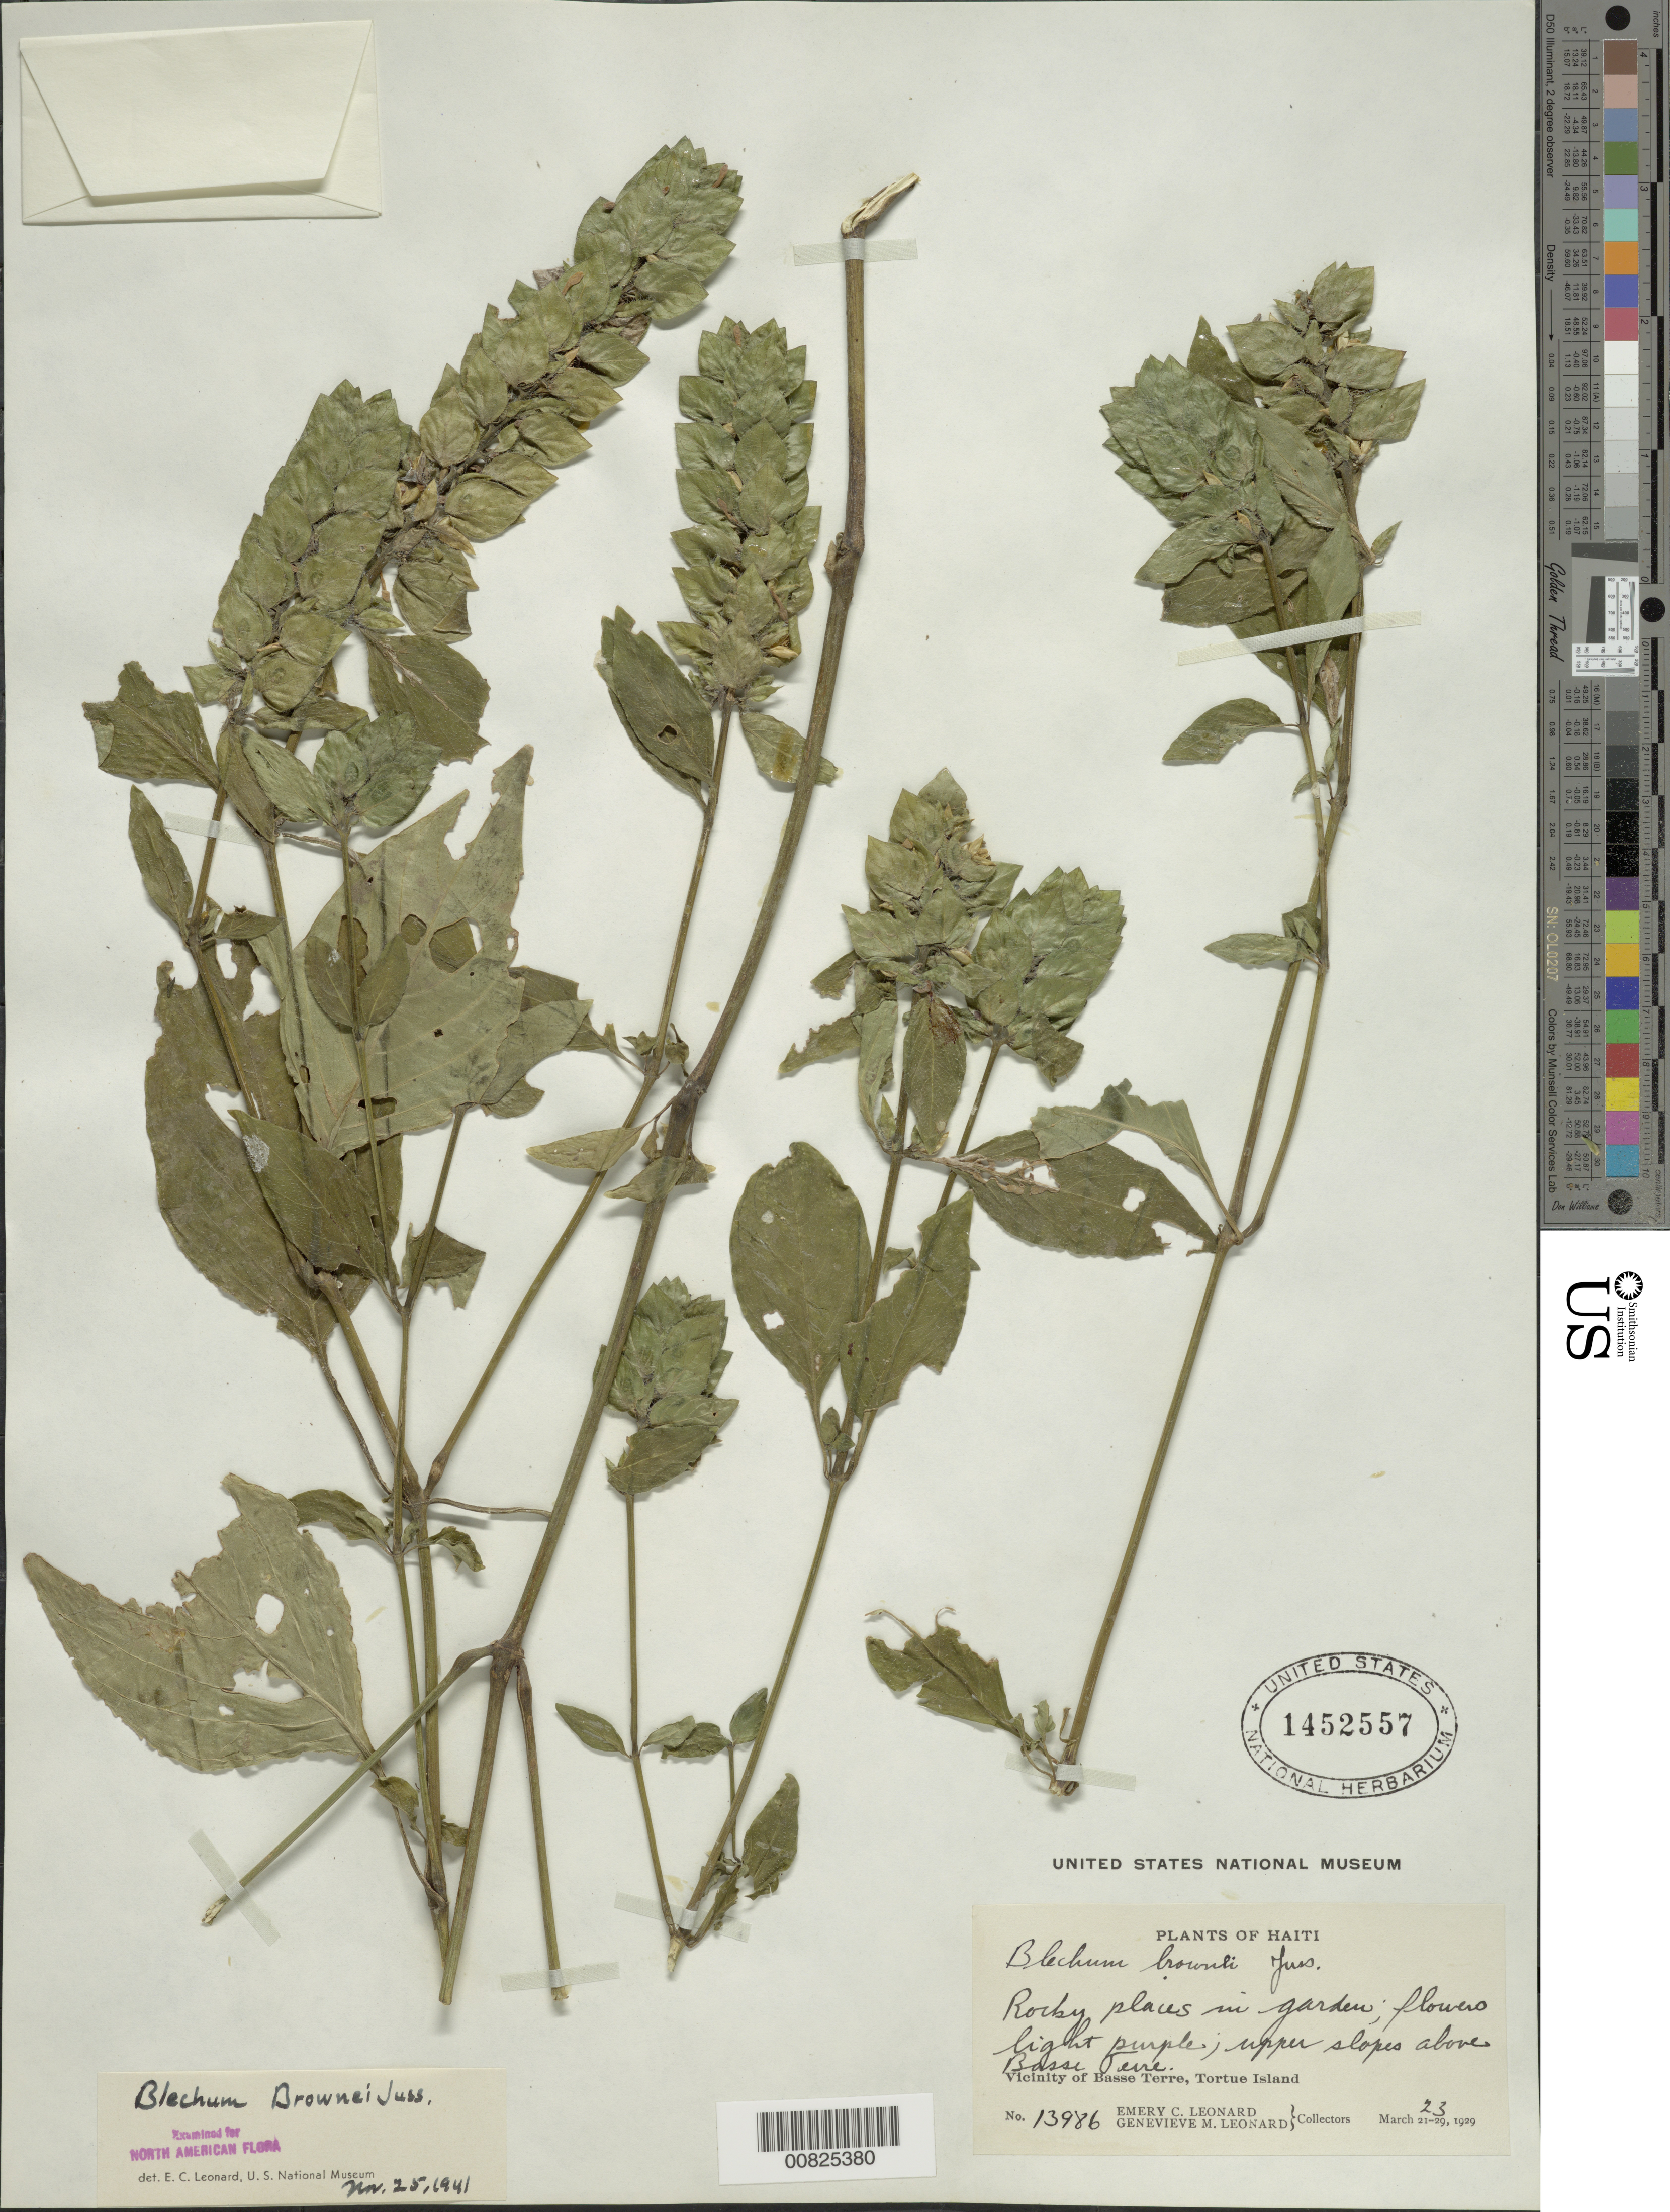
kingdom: Plantae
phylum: Tracheophyta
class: Magnoliopsida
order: Lamiales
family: Acanthaceae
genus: Blechum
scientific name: Blechum pyramidatum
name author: (Lam.) Urb.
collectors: E. C. Leonard & G. M. Leonard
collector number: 13986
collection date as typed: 23 Mar 1929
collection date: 1929-03-23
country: Haiti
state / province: Nord-Ouest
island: Île de la Tortue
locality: Vicinity of Basse Terre, upper slopes above town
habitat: Rocky places in garden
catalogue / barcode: US 1452557